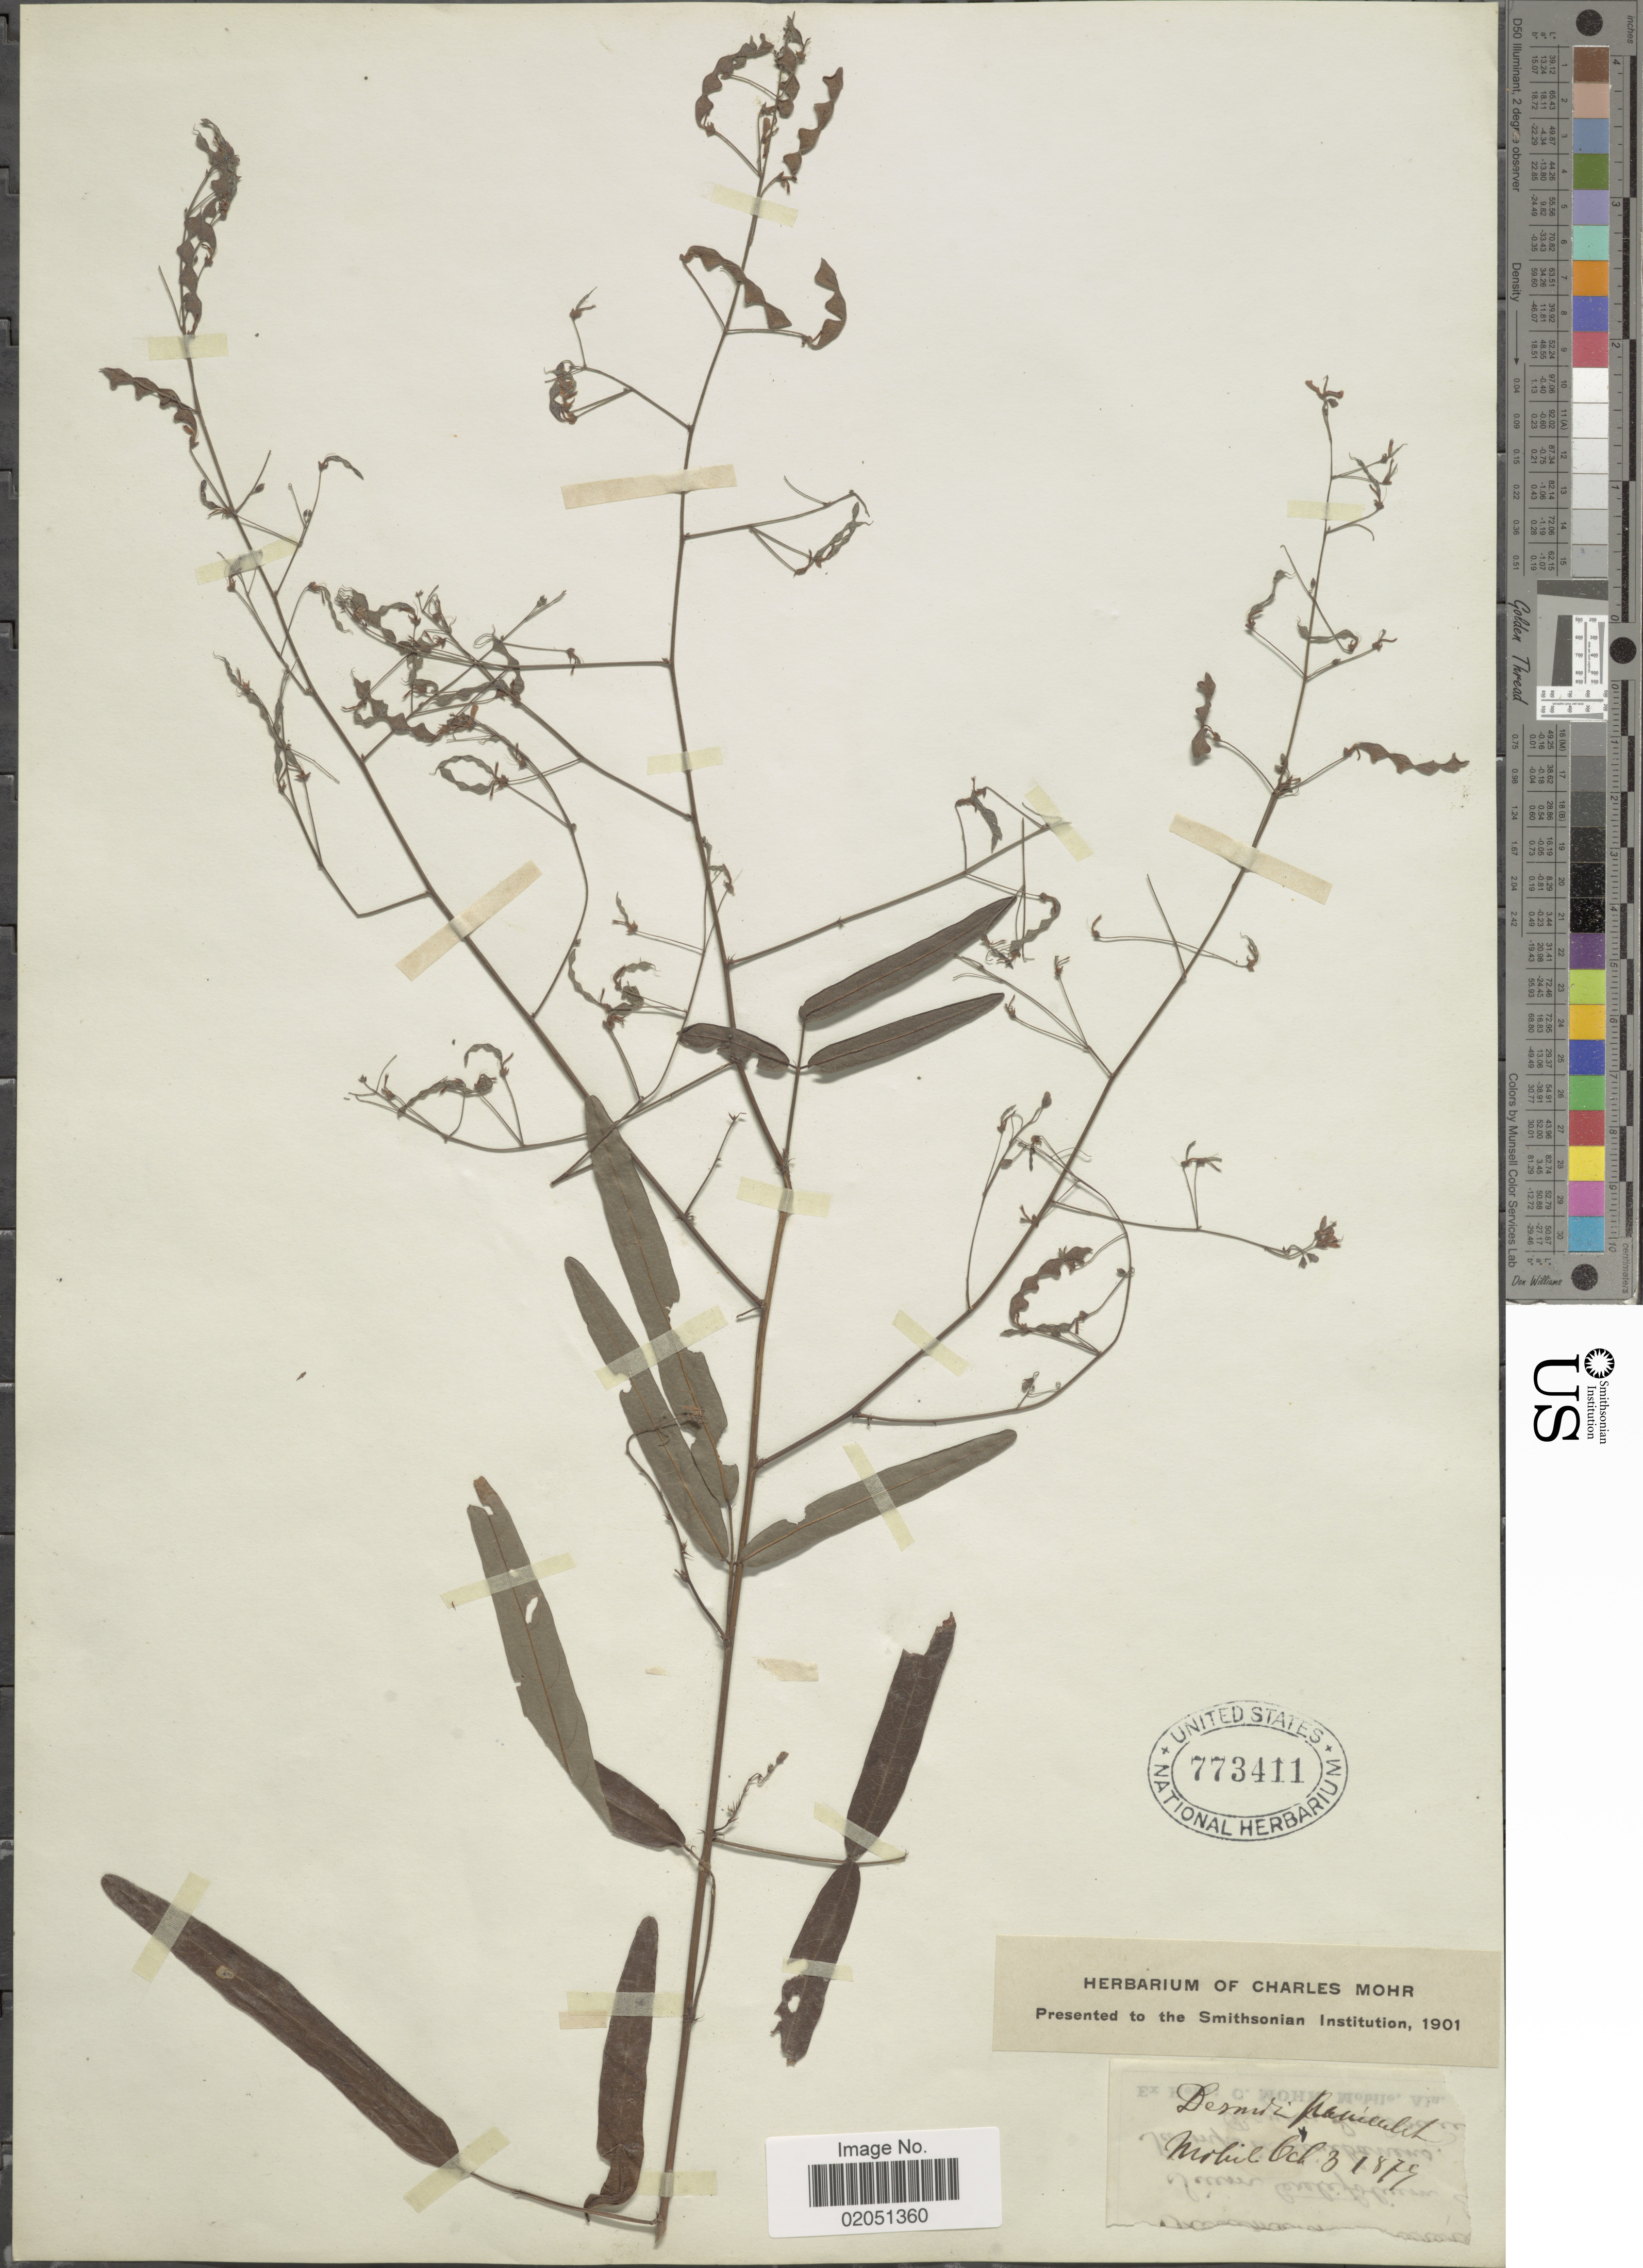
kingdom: Plantae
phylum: Tracheophyta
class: Magnoliopsida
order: Fabales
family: Fabaceae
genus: Desmodium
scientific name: Desmodium paniculatum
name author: (L.) DC.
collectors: ex herb. Charles Mohr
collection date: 1879-10-03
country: United States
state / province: Alabama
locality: Mobile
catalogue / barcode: US 773411